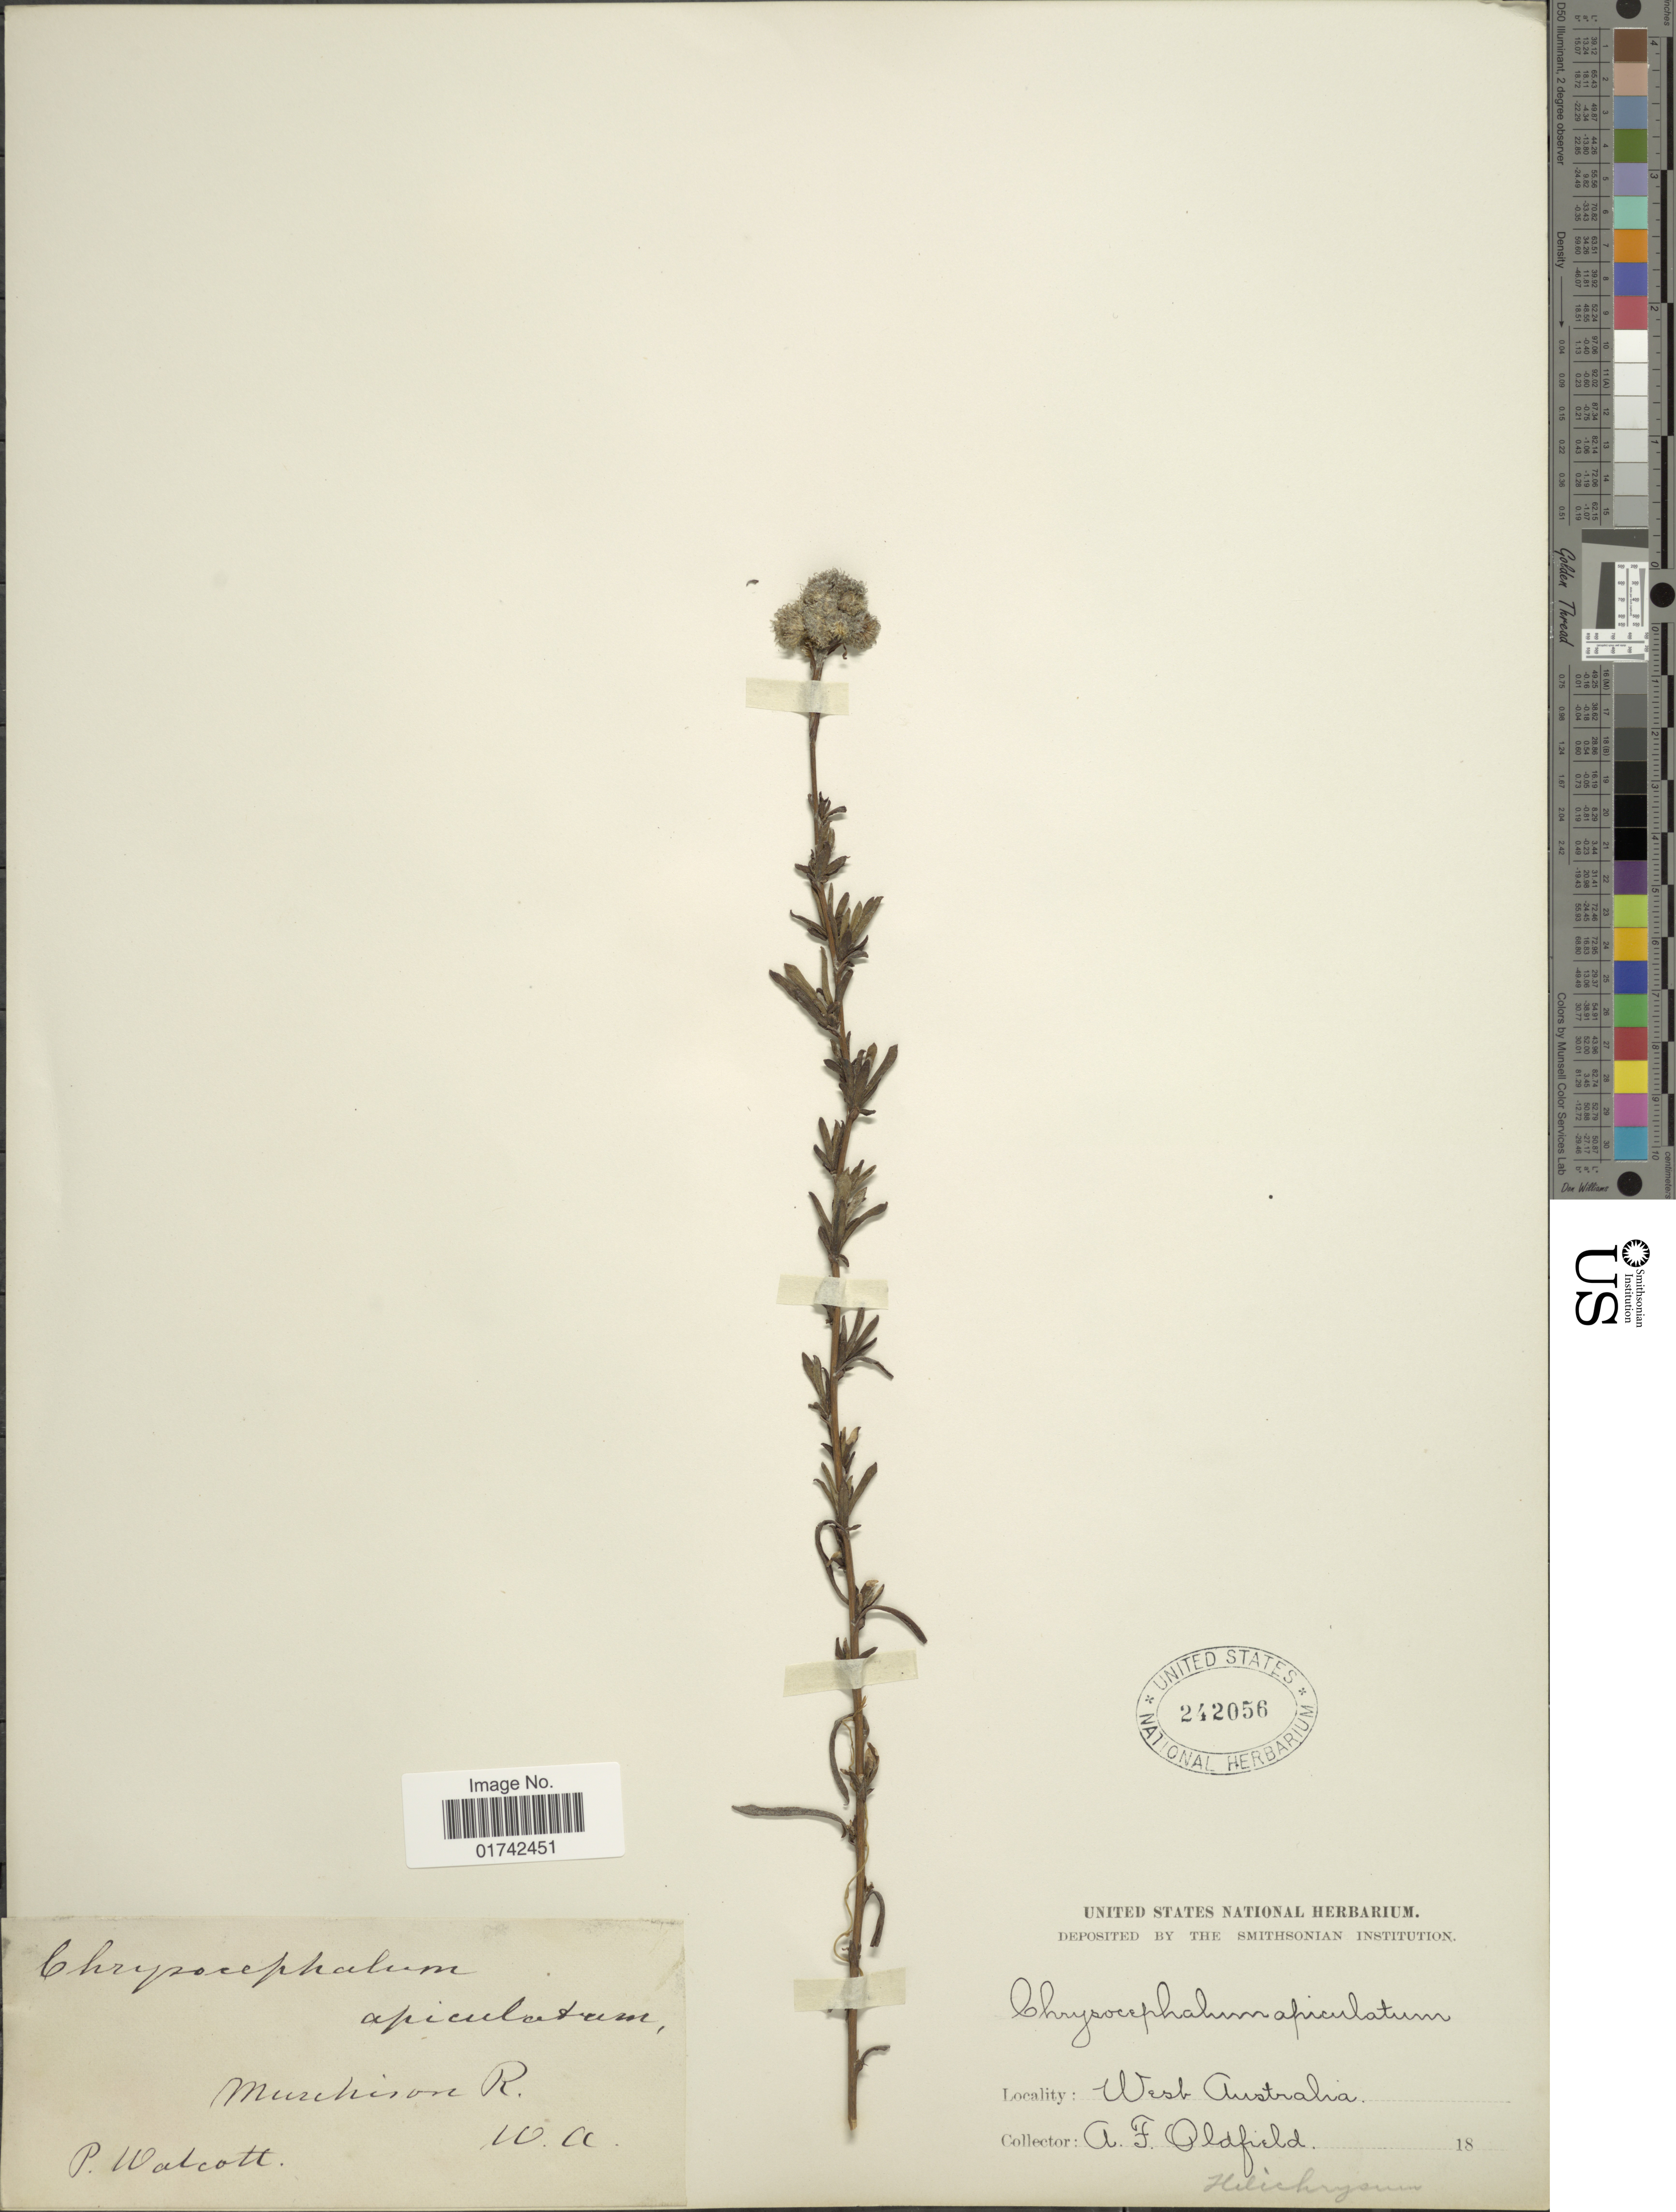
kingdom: Plantae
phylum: Tracheophyta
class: Magnoliopsida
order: Asterales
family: Asteraceae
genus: Helichrysum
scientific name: Helichrysum apiculatum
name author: (Labill.) D. Don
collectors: A. Oldfield & P. Walcott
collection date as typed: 18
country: Australia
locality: West Australia, W. A.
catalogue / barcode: US 242056